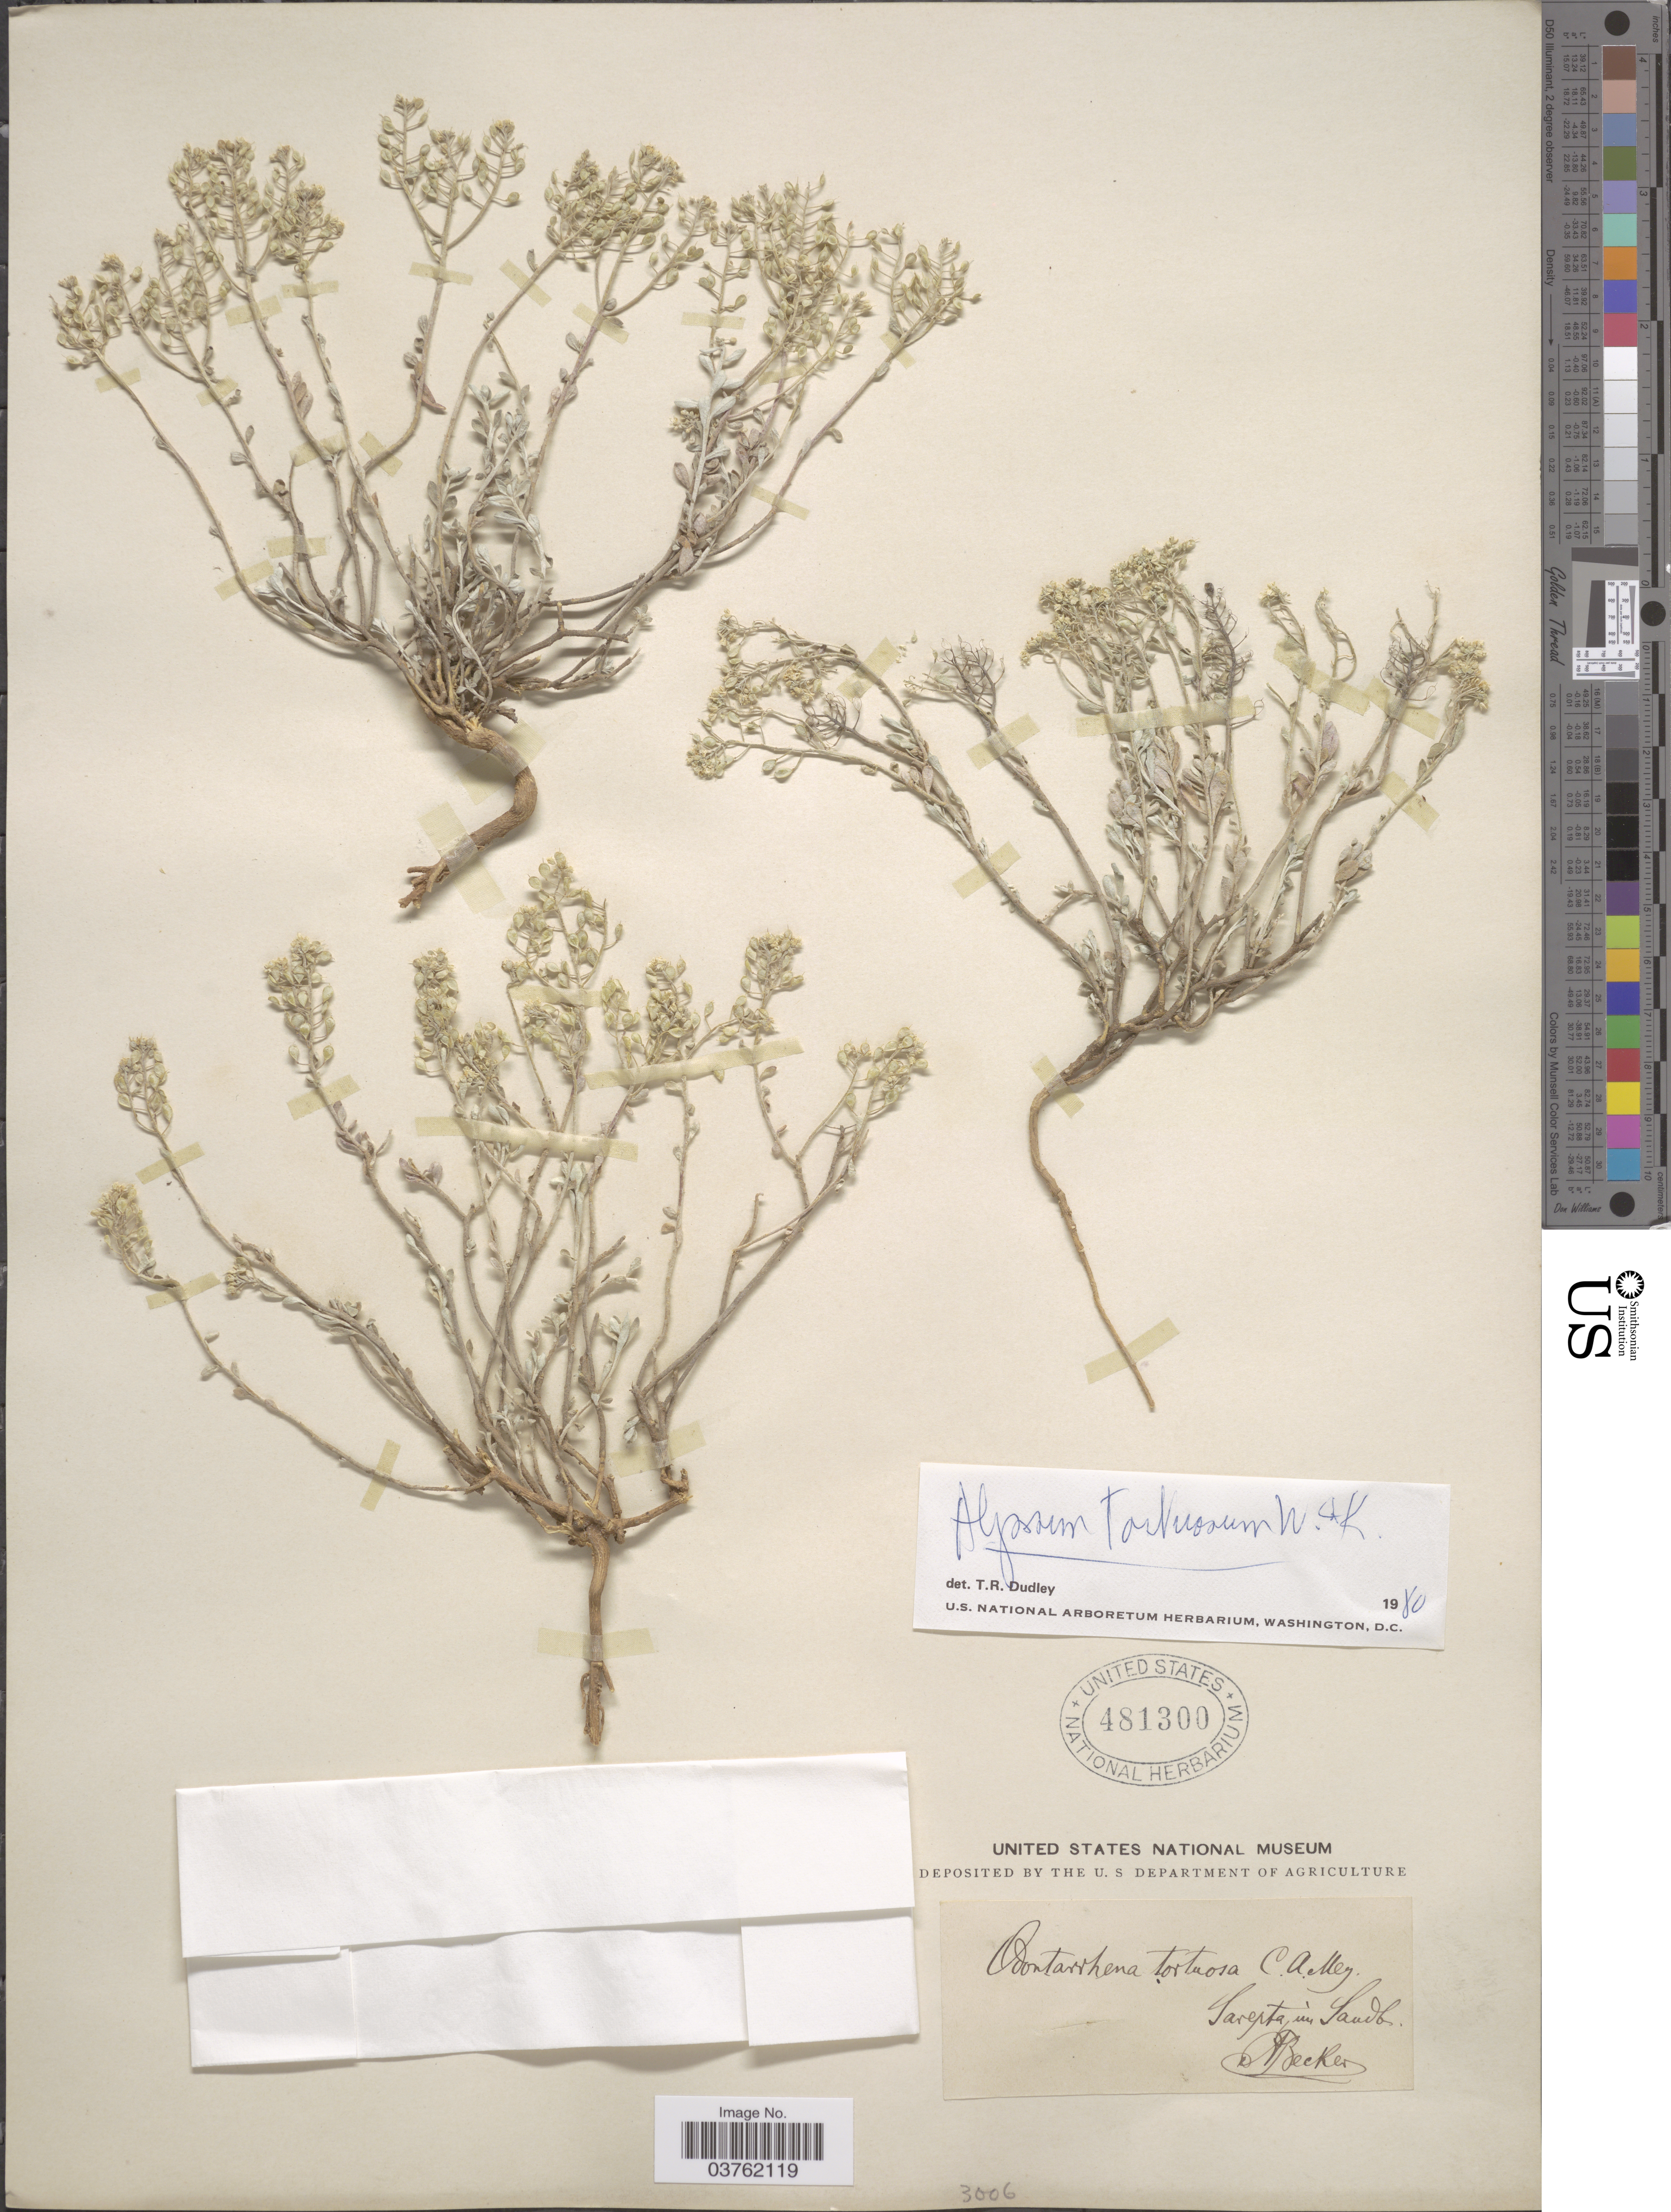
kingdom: Plantae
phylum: Tracheophyta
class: Magnoliopsida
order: Brassicales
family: Brassicaceae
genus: Alyssum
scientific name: Alyssum tortuosum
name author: Waldst. & Kit.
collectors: A. Becker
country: Russian Federation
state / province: Volgograd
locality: Sarepta in Sandb.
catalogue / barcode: US 481300